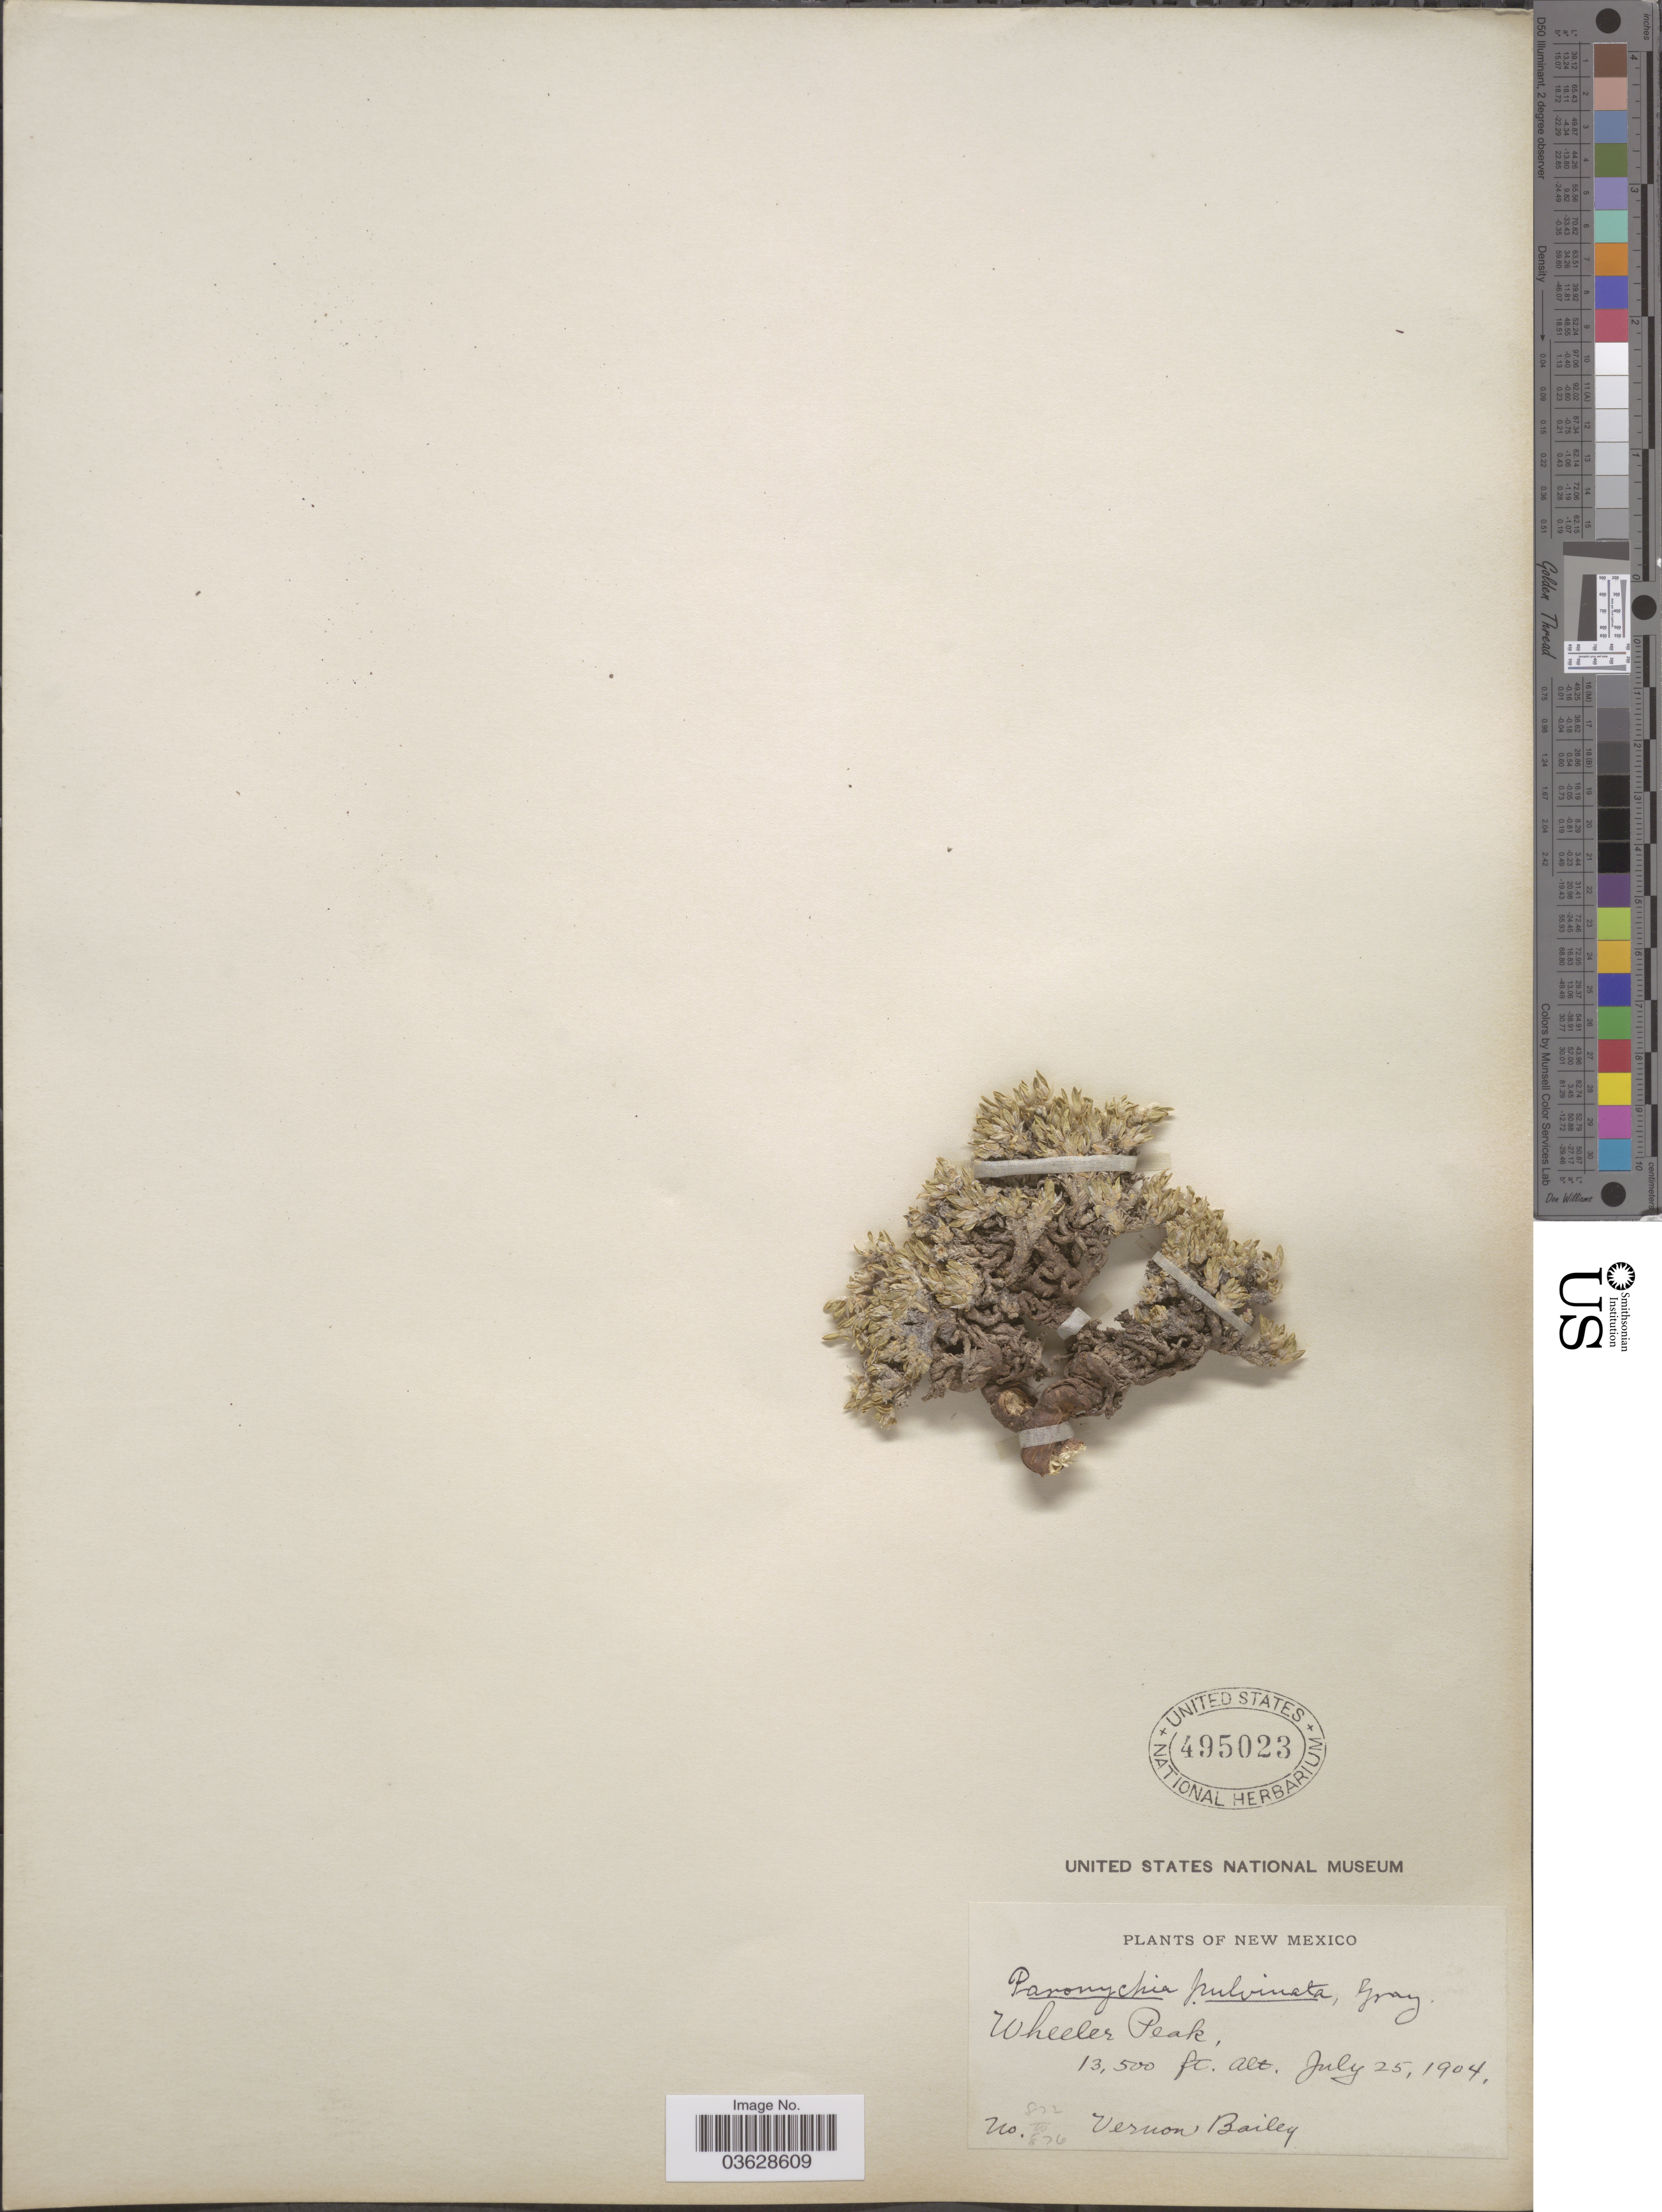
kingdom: Plantae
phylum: Tracheophyta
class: Magnoliopsida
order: Caryophyllales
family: Caryophyllaceae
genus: Paronychia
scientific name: Paronychia pulvinata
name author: A. Gray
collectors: V. O. Bailey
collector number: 872/876*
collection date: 1904-07-25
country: United States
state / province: New Mexico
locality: Wheeler Peak.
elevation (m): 4115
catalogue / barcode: US 495023